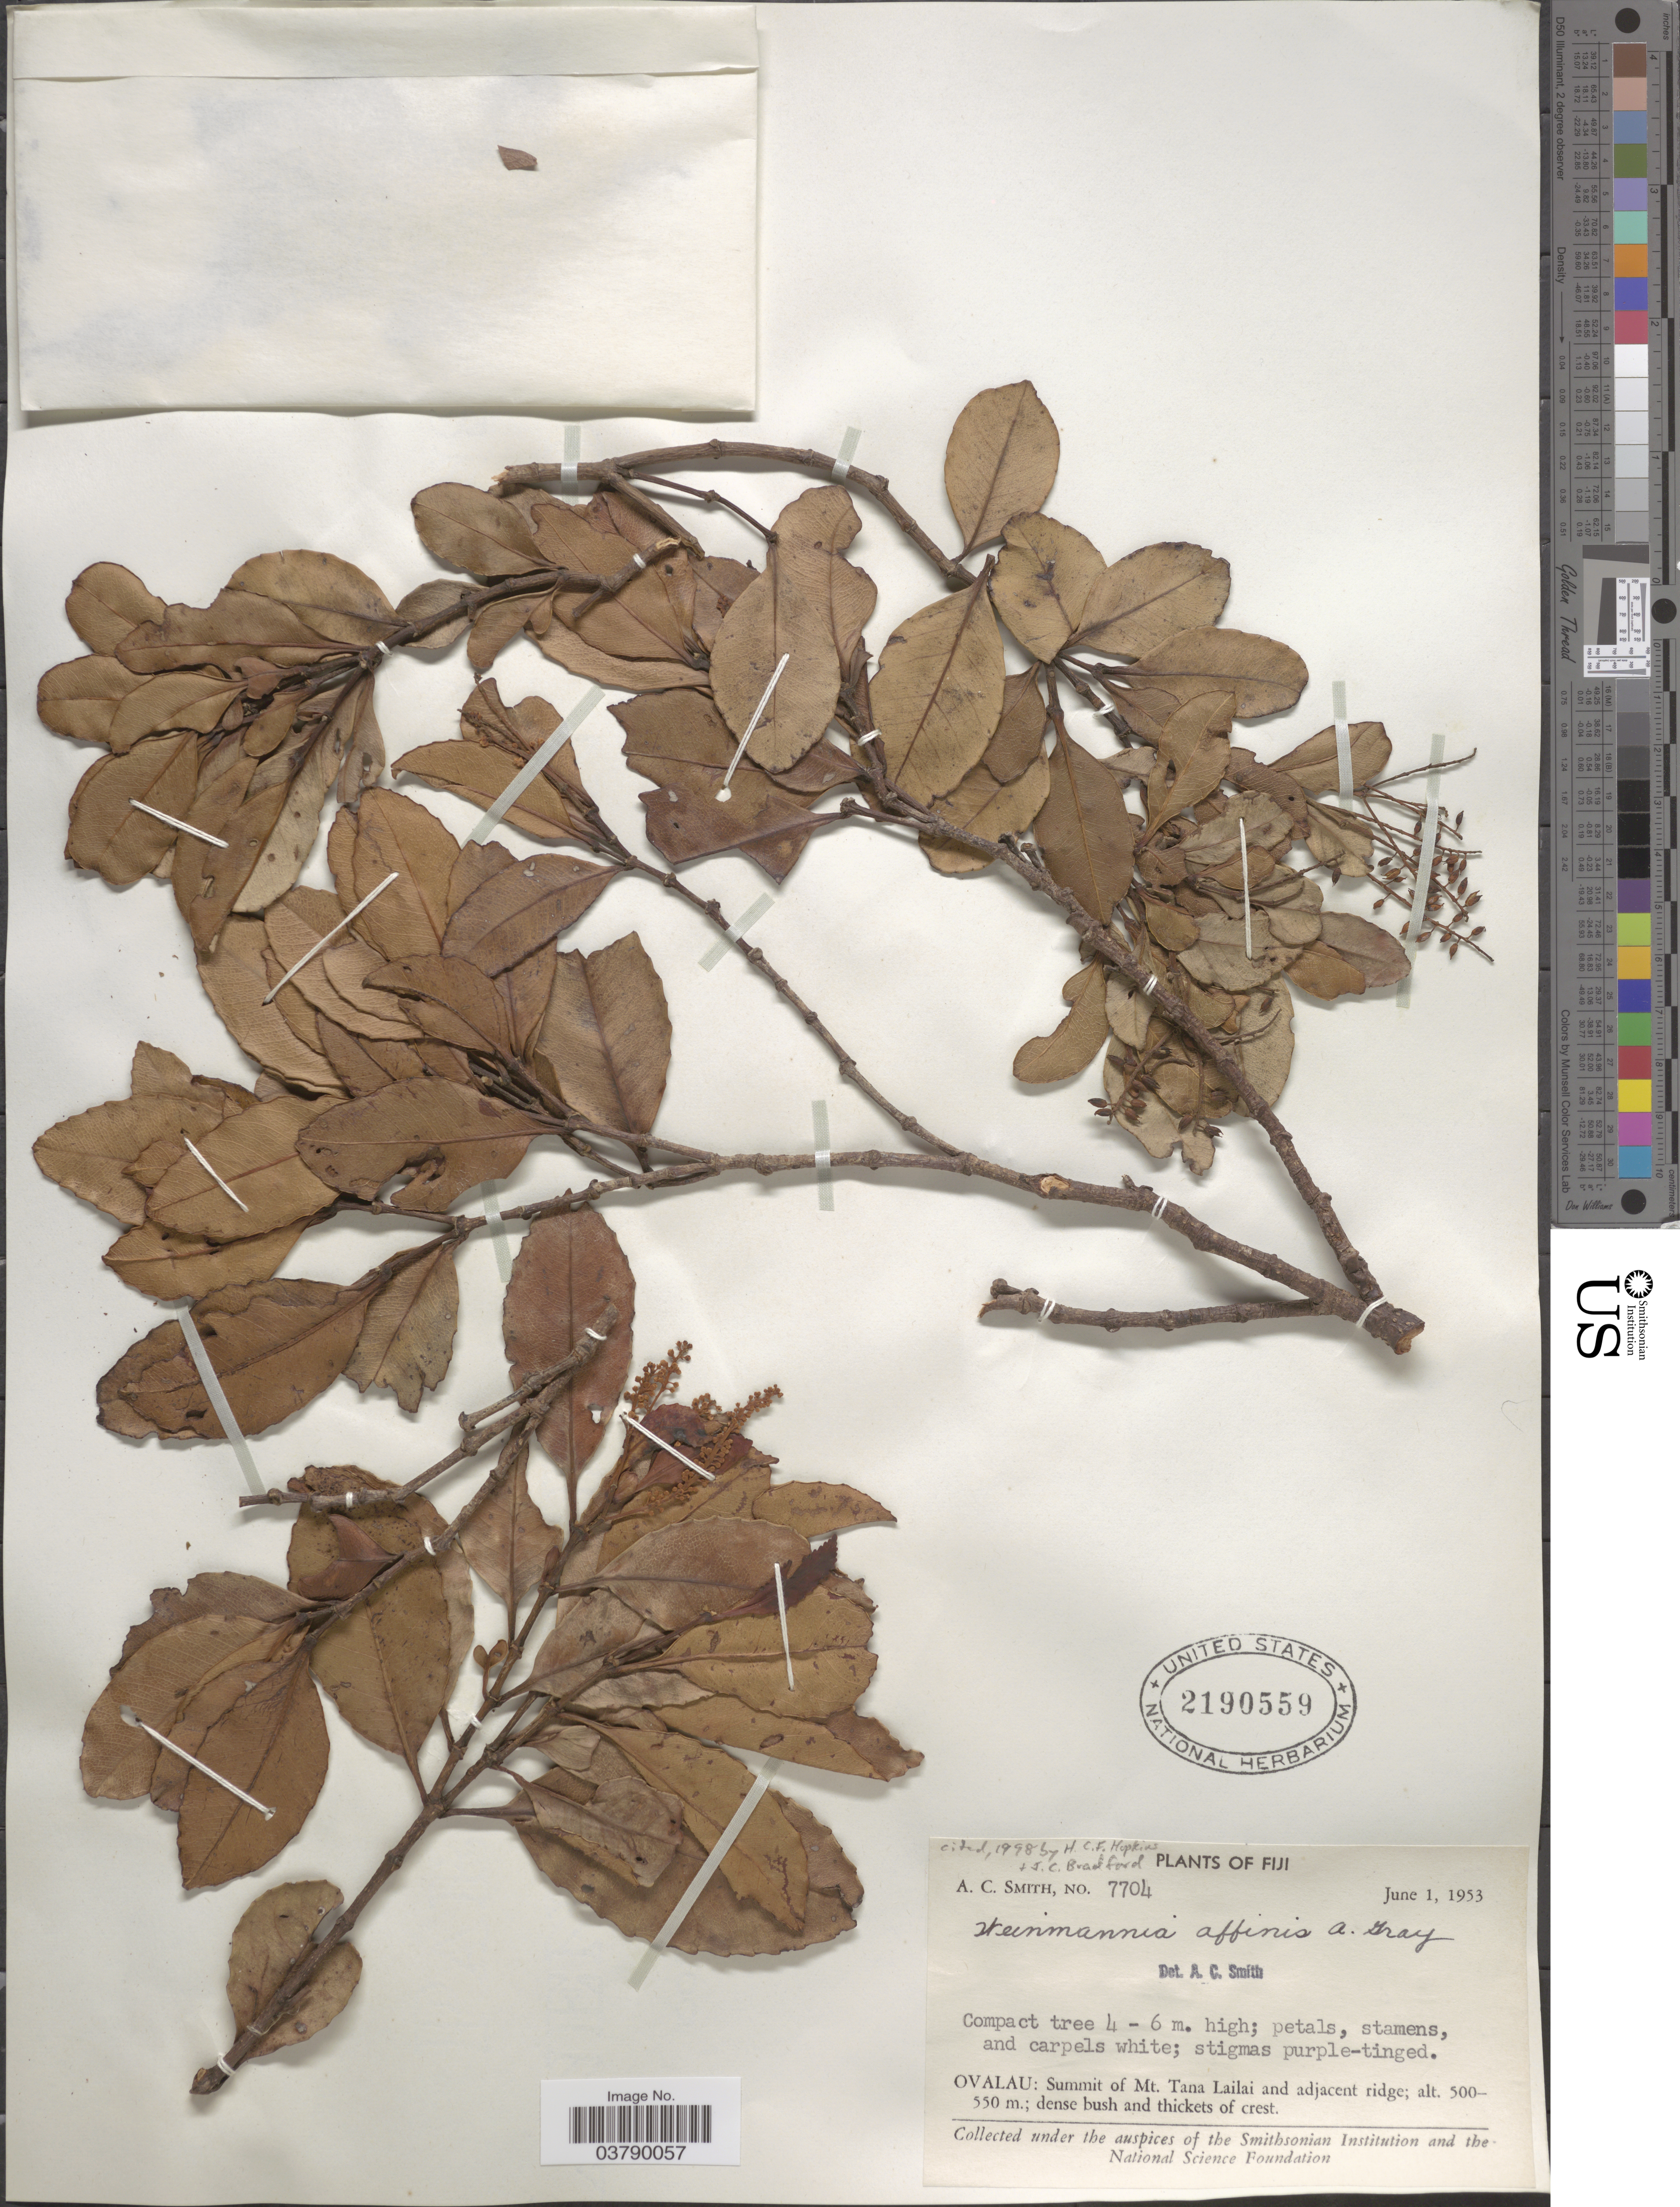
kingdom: Plantae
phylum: Tracheophyta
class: Magnoliopsida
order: Oxalidales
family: Cunoniaceae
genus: Pterophylla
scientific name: Pterophylla affinis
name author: (A. Gray) Pillon & H.C. Hopkins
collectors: A. C. Smith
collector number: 7704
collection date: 1953-06-01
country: Fiji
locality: Ovalau: Summit of Mt. Tana Lailai and adjacent ridge.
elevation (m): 500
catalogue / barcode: US 2190559